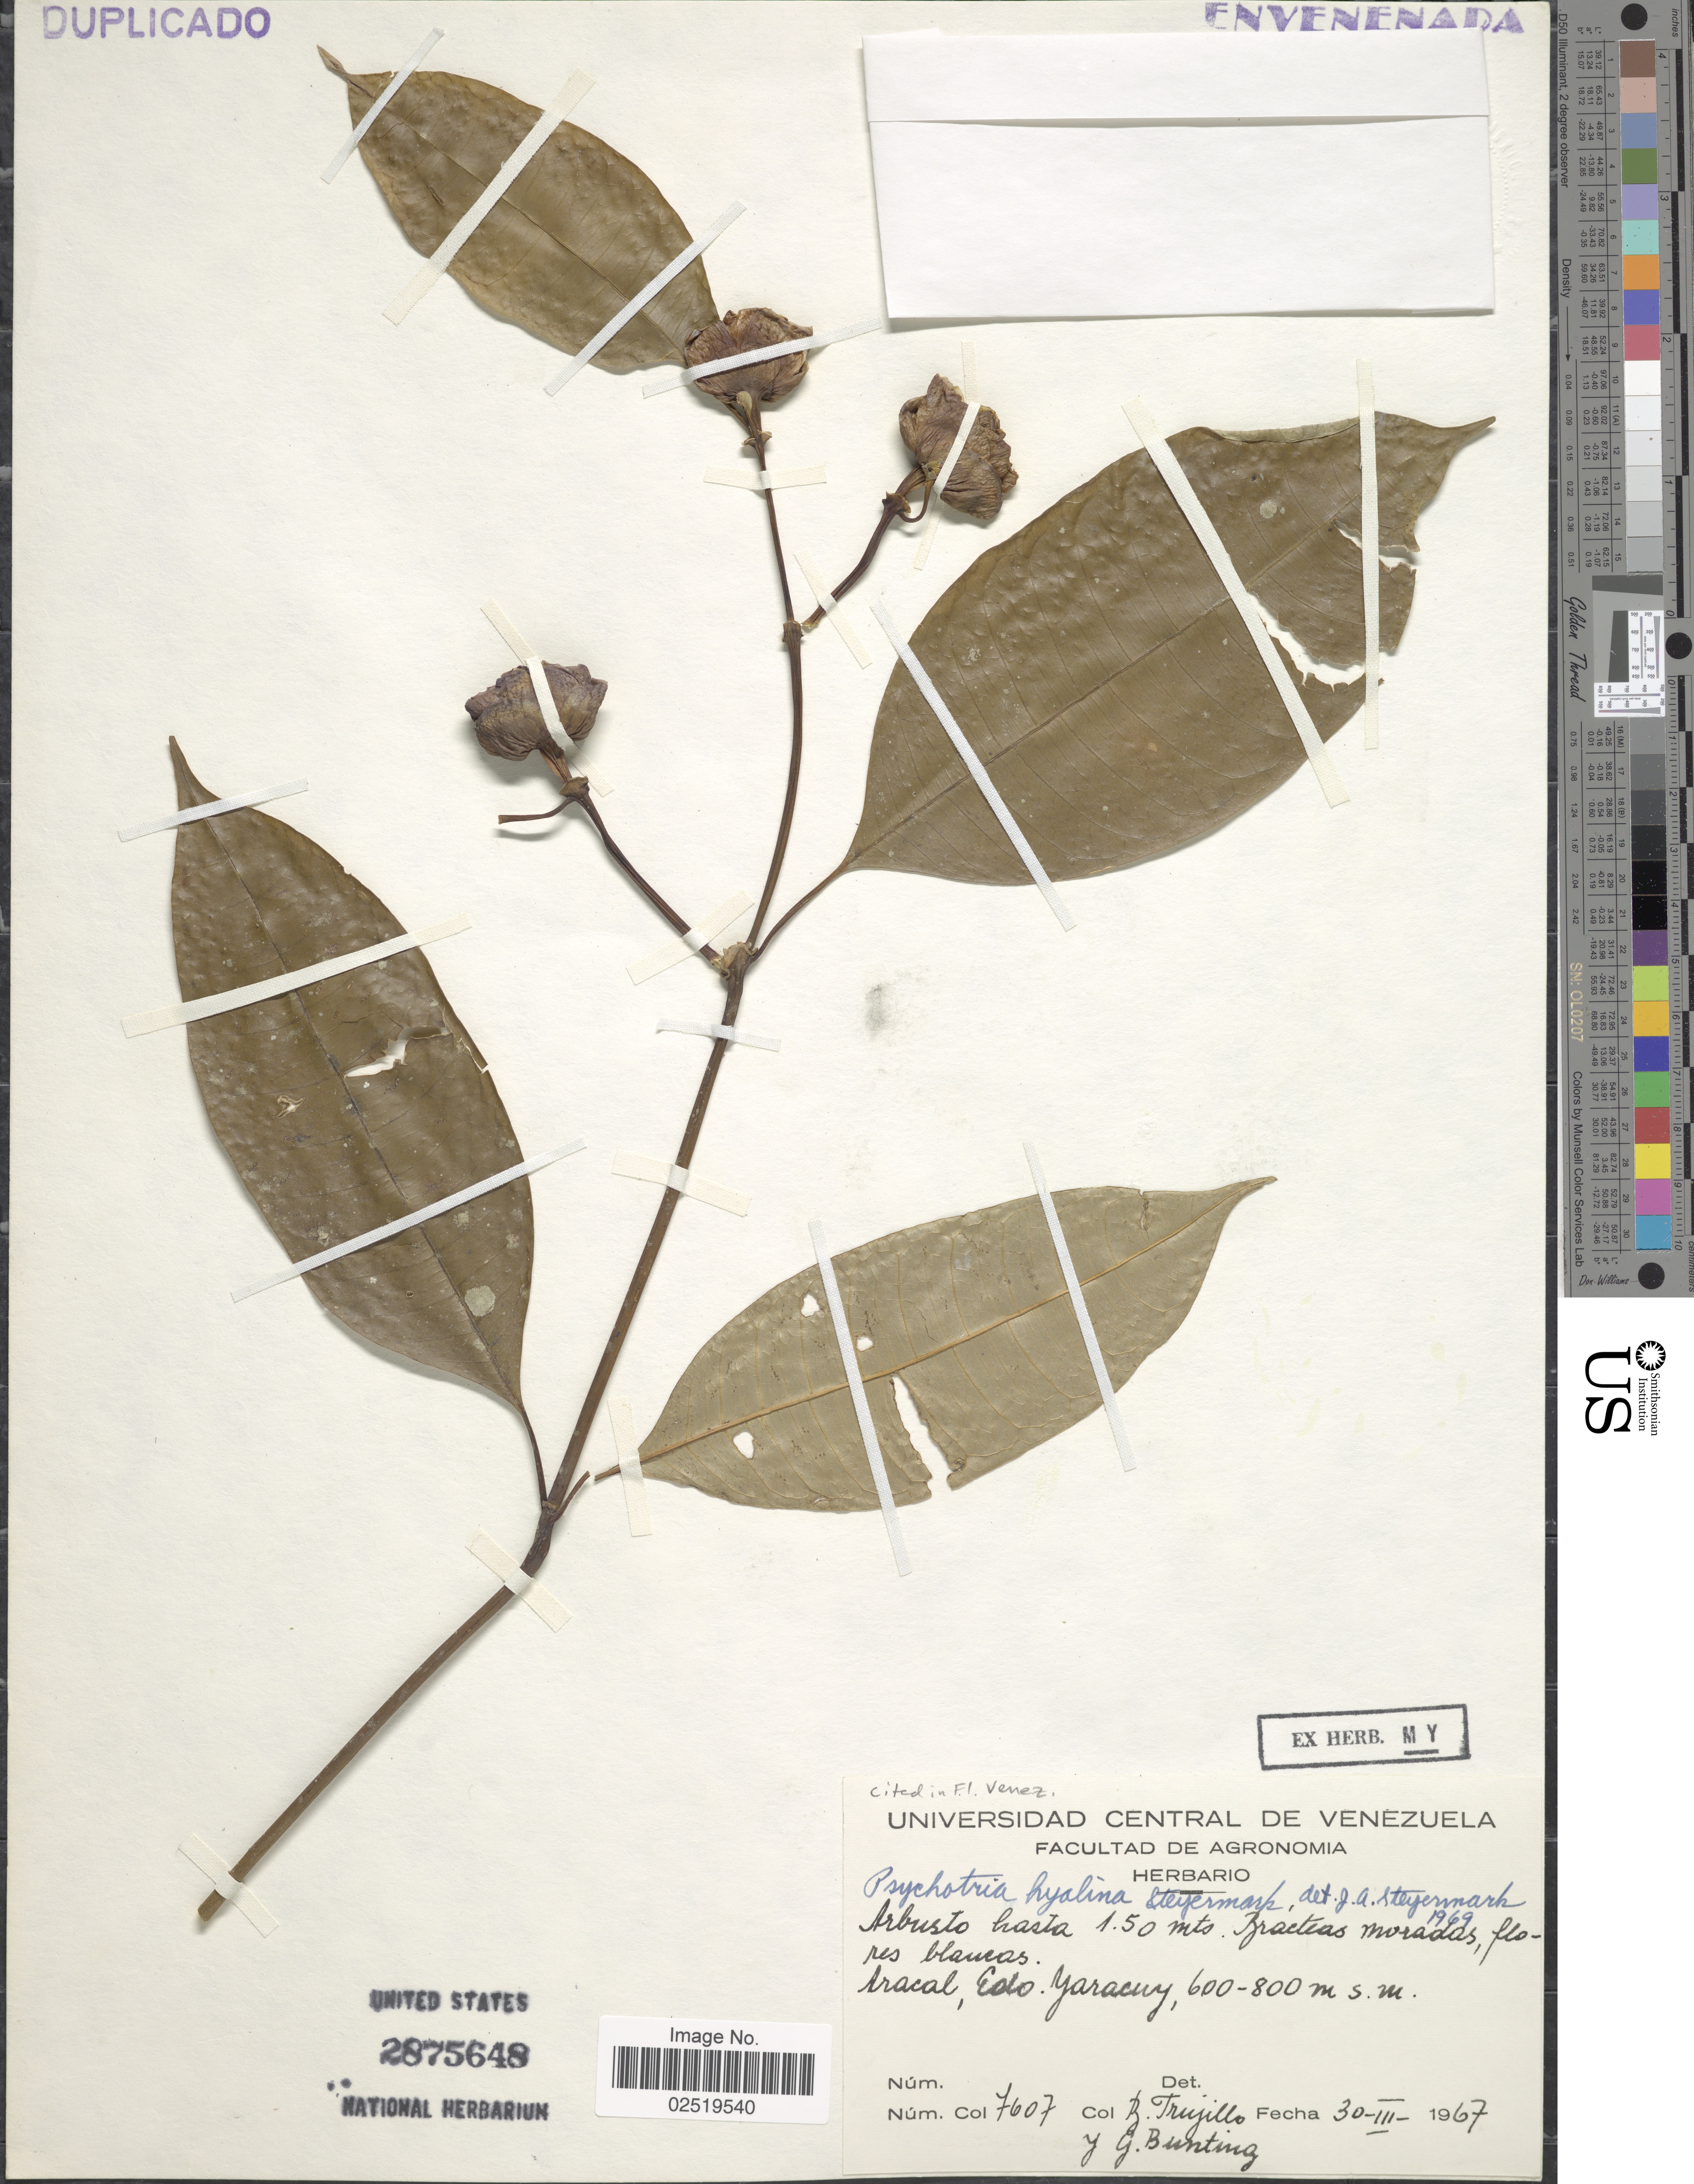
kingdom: Plantae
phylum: Tracheophyta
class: Magnoliopsida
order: Gentianales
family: Rubiaceae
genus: Psychotria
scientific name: Psychotria hyalina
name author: Steyerm.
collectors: B. Trujillo & G. S. Bunting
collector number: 7607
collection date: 1967-03-30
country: Venezuela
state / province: Yaracuy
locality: Aracal.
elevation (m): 600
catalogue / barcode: US 2875648